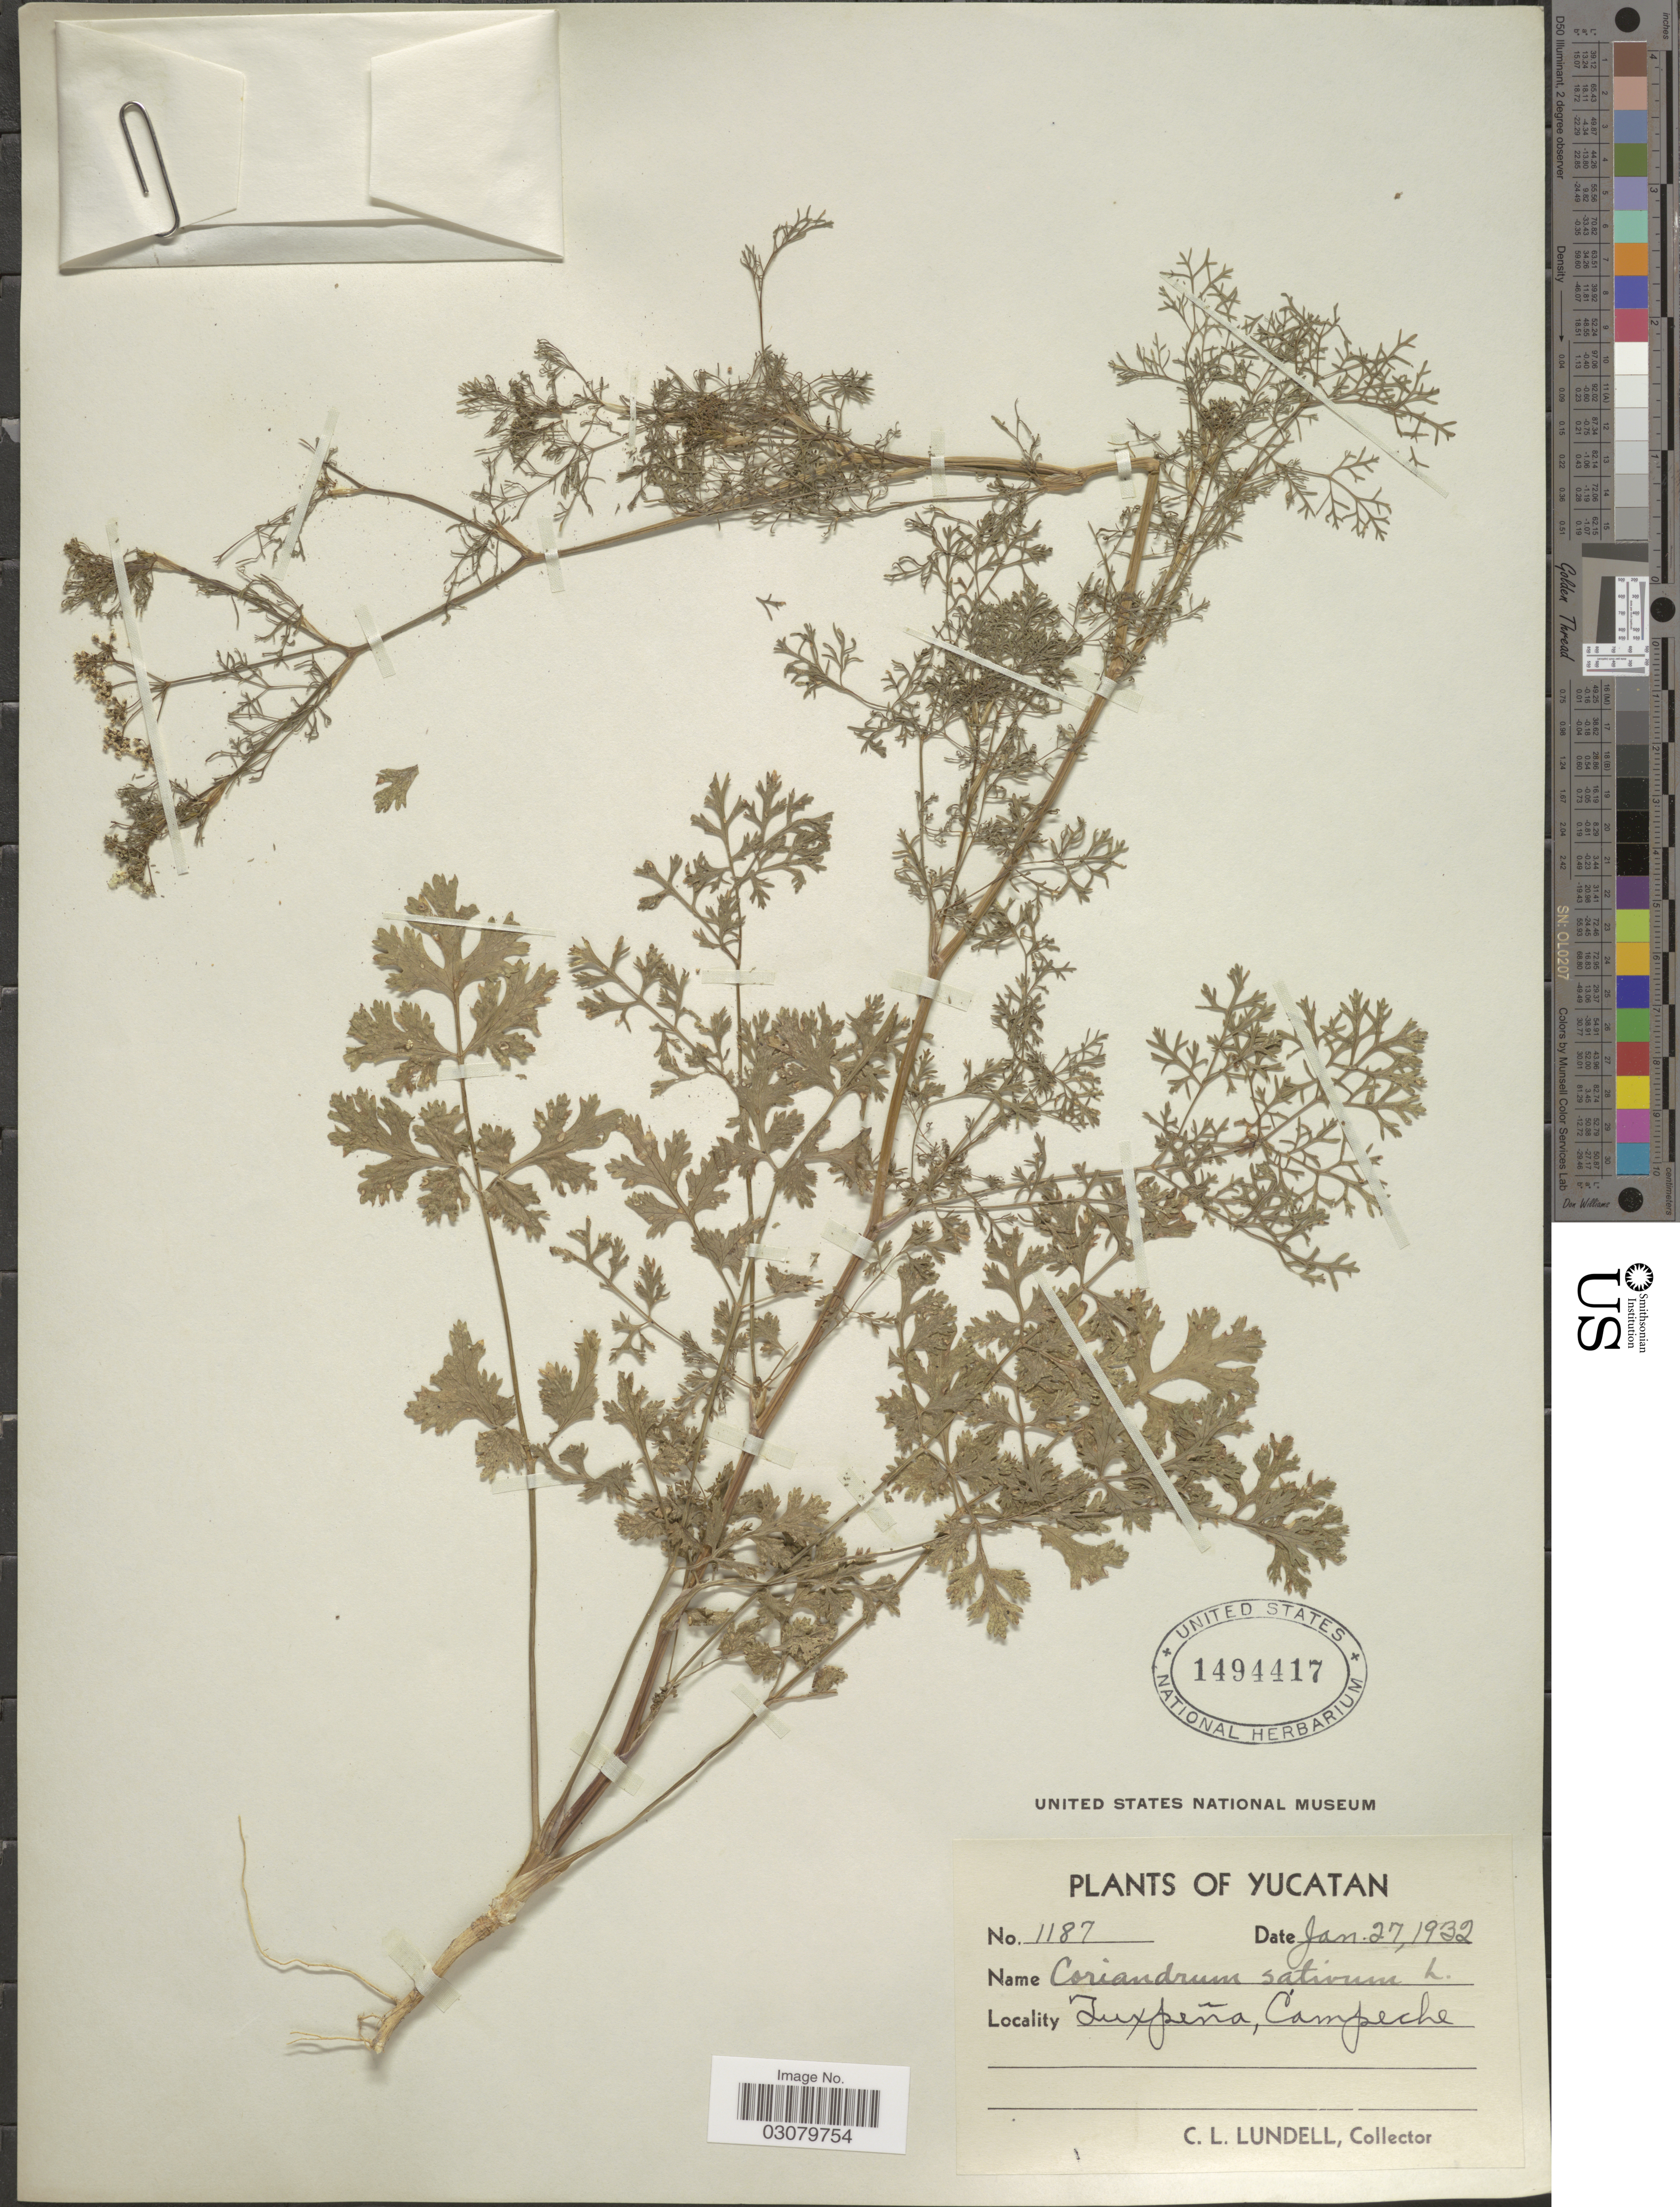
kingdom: Plantae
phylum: Tracheophyta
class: Magnoliopsida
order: Apiales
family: Apiaceae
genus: Coriandrum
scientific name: Coriandrum sativum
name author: L.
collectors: C. L. Lundell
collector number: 1187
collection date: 1932-01-27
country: Mexico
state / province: Yucatán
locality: Tuxpeña, Campeche.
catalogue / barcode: US 1494417